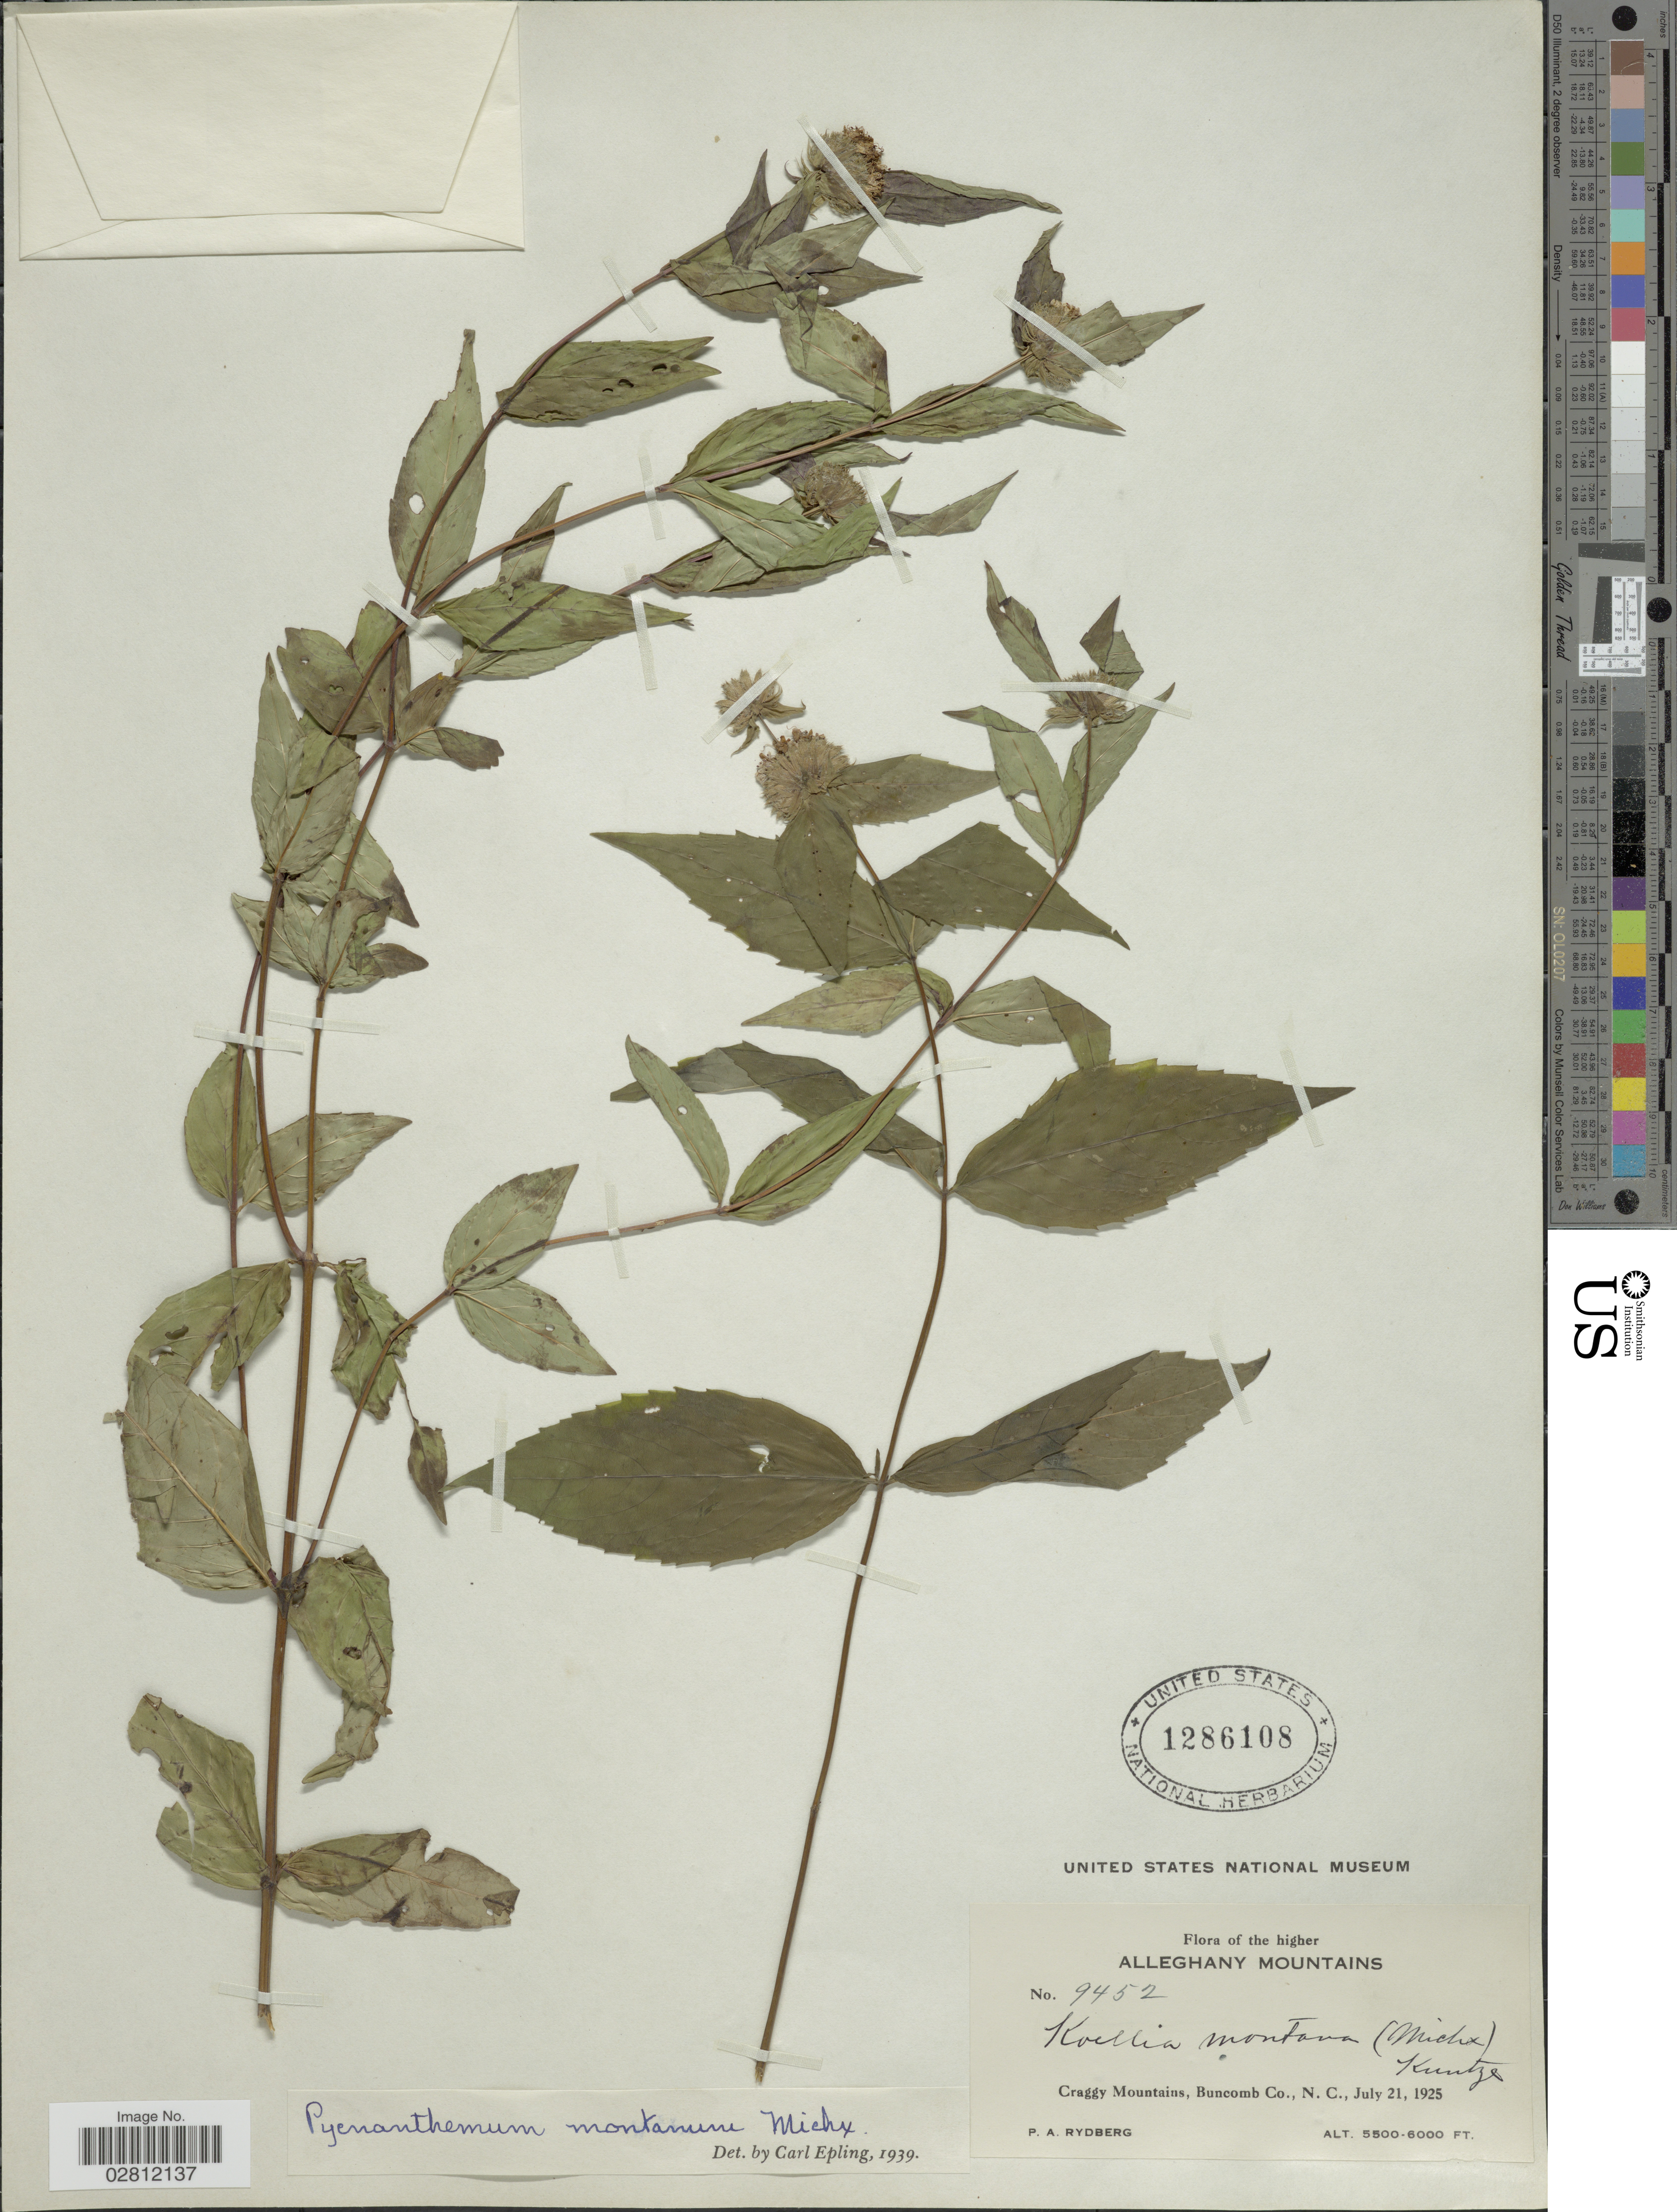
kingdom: Plantae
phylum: Tracheophyta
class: Magnoliopsida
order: Lamiales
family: Lamiaceae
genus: Pycnanthemum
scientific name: Pycnanthemum montanum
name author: Michx.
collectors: P. A. Rydberg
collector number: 9452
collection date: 1925-07-21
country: United States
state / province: North Carolina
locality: Higher Alleghany Mountains, Craggy Mountains, Buncomb Co.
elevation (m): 1676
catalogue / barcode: US 1286108